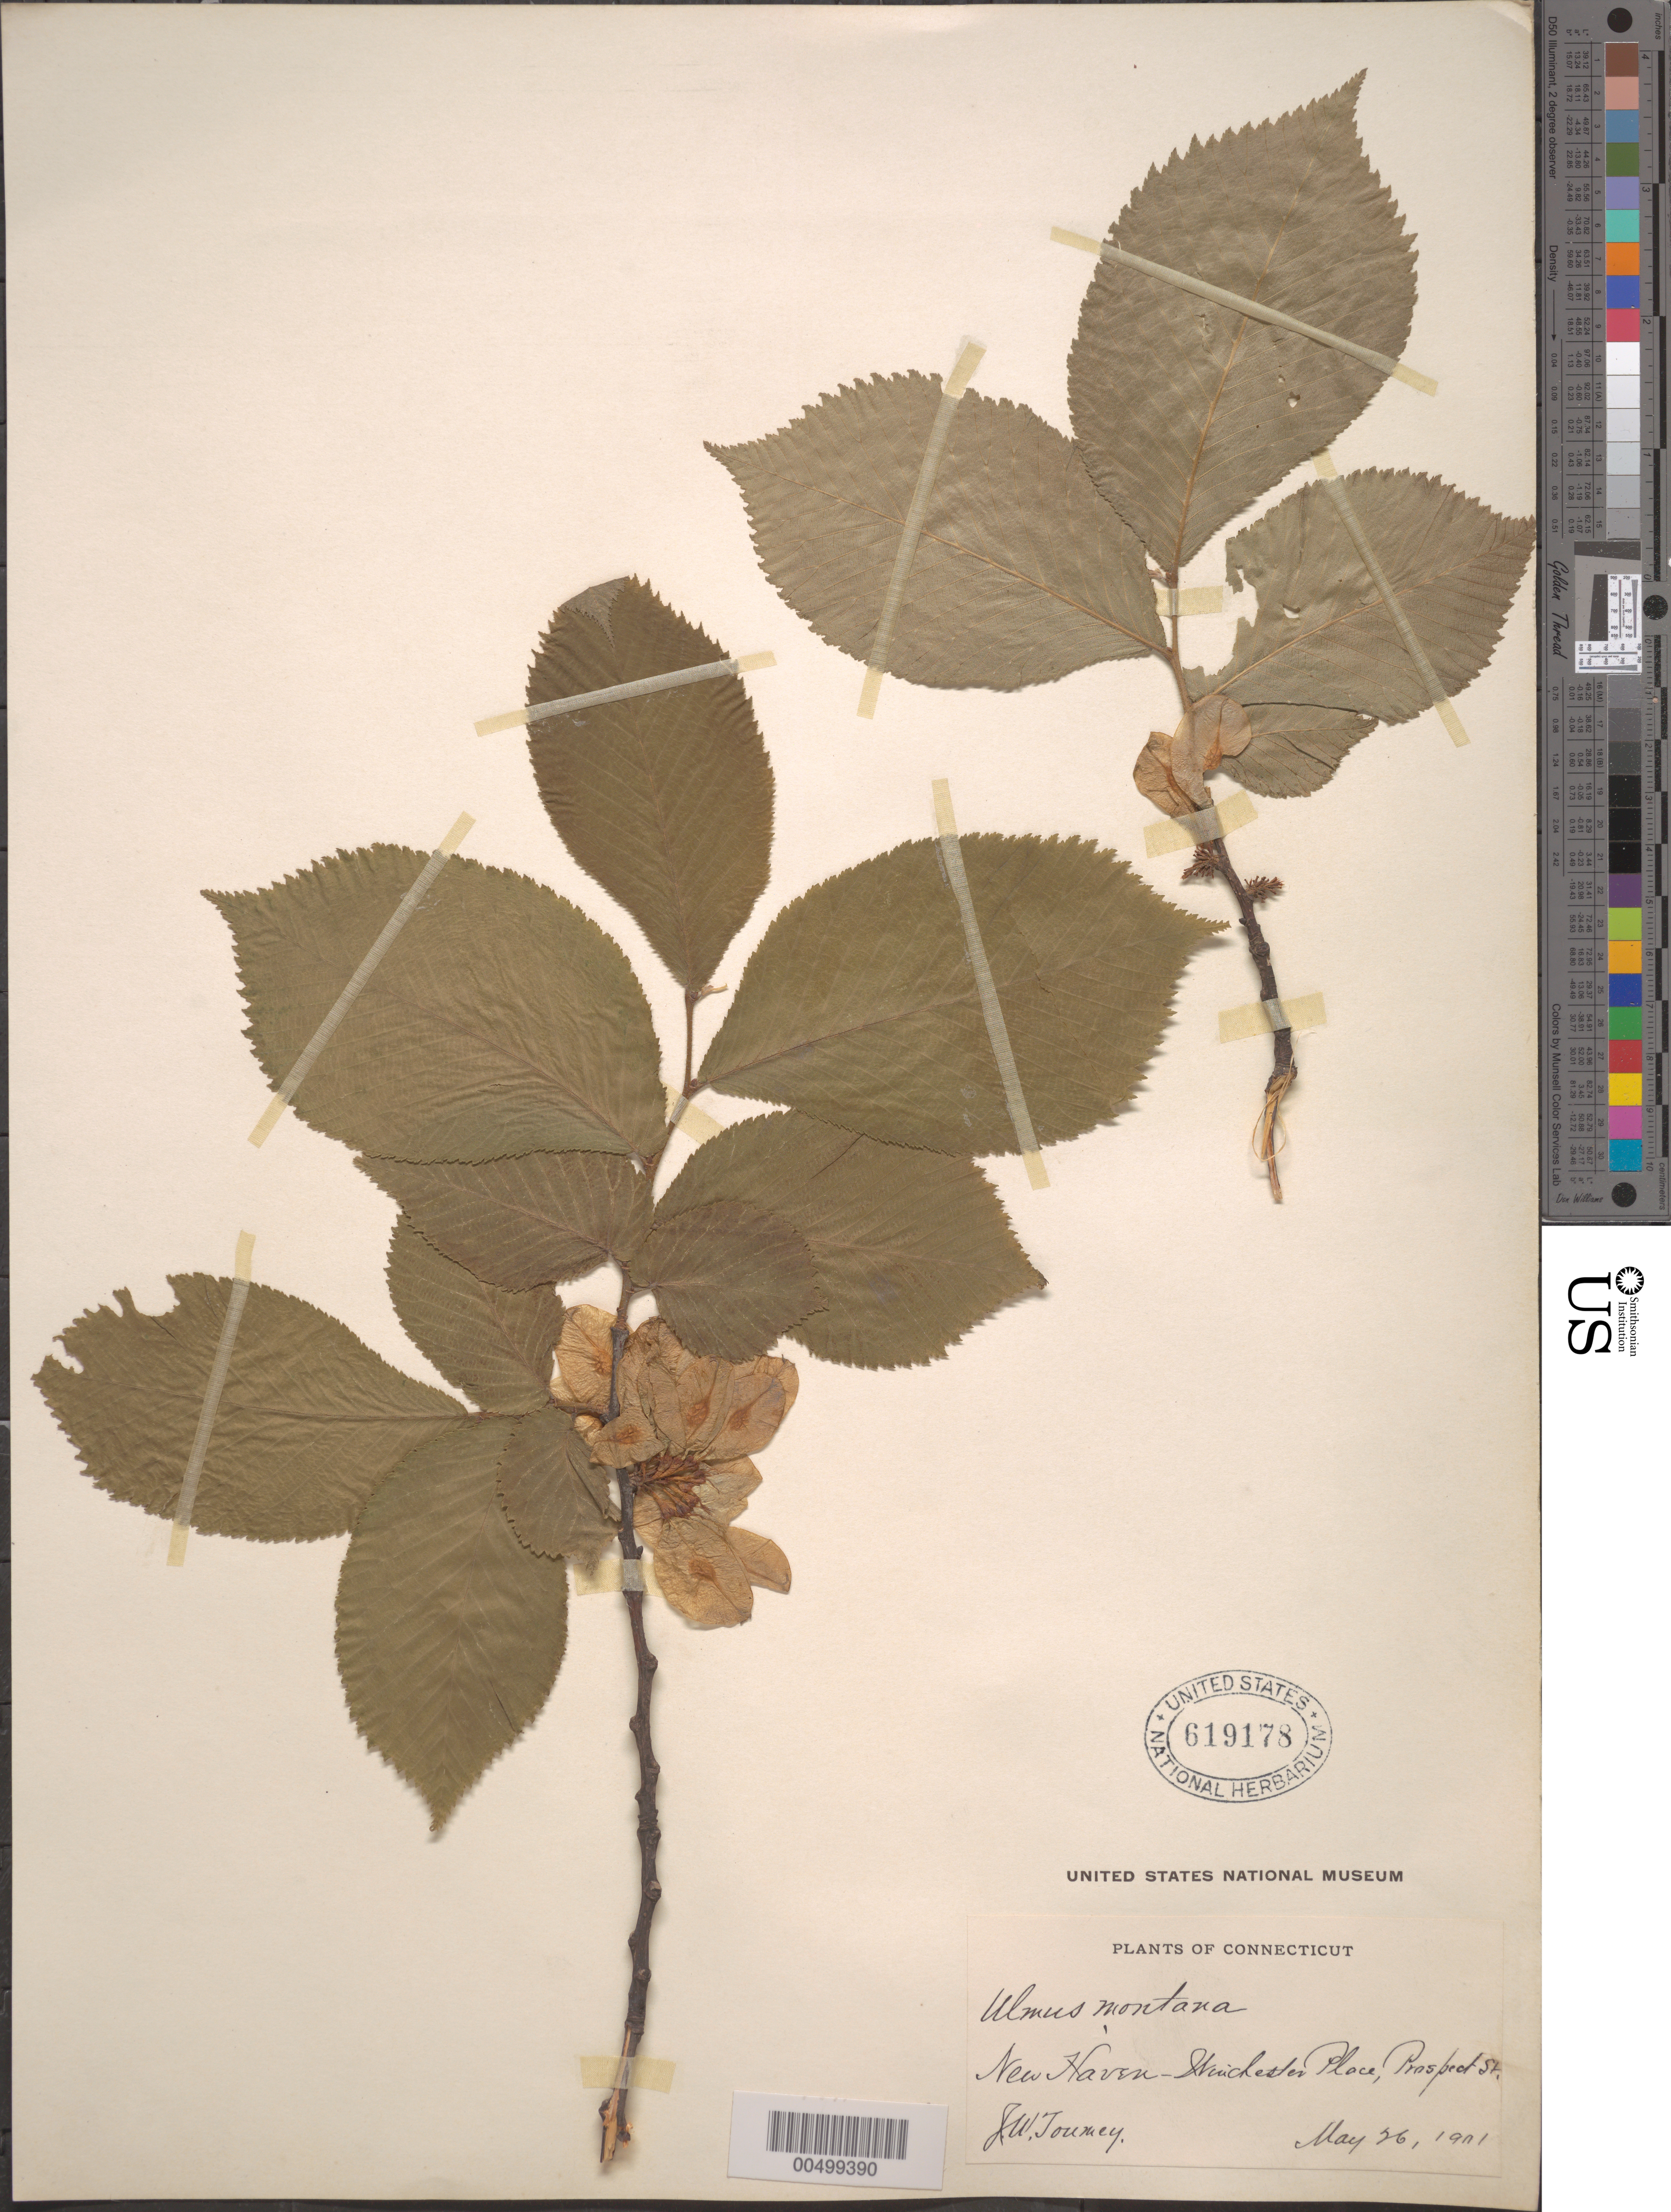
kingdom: Plantae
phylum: Tracheophyta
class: Magnoliopsida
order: Rosales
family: Ulmaceae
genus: Ulmus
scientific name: Ulmus glabra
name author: Huds.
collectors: J. W. Toumey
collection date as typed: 26 May 1901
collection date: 1901-05-26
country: United States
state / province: Connecticut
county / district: New Haven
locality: Winchester Place, Prospect St., New Haven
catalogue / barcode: US 619178